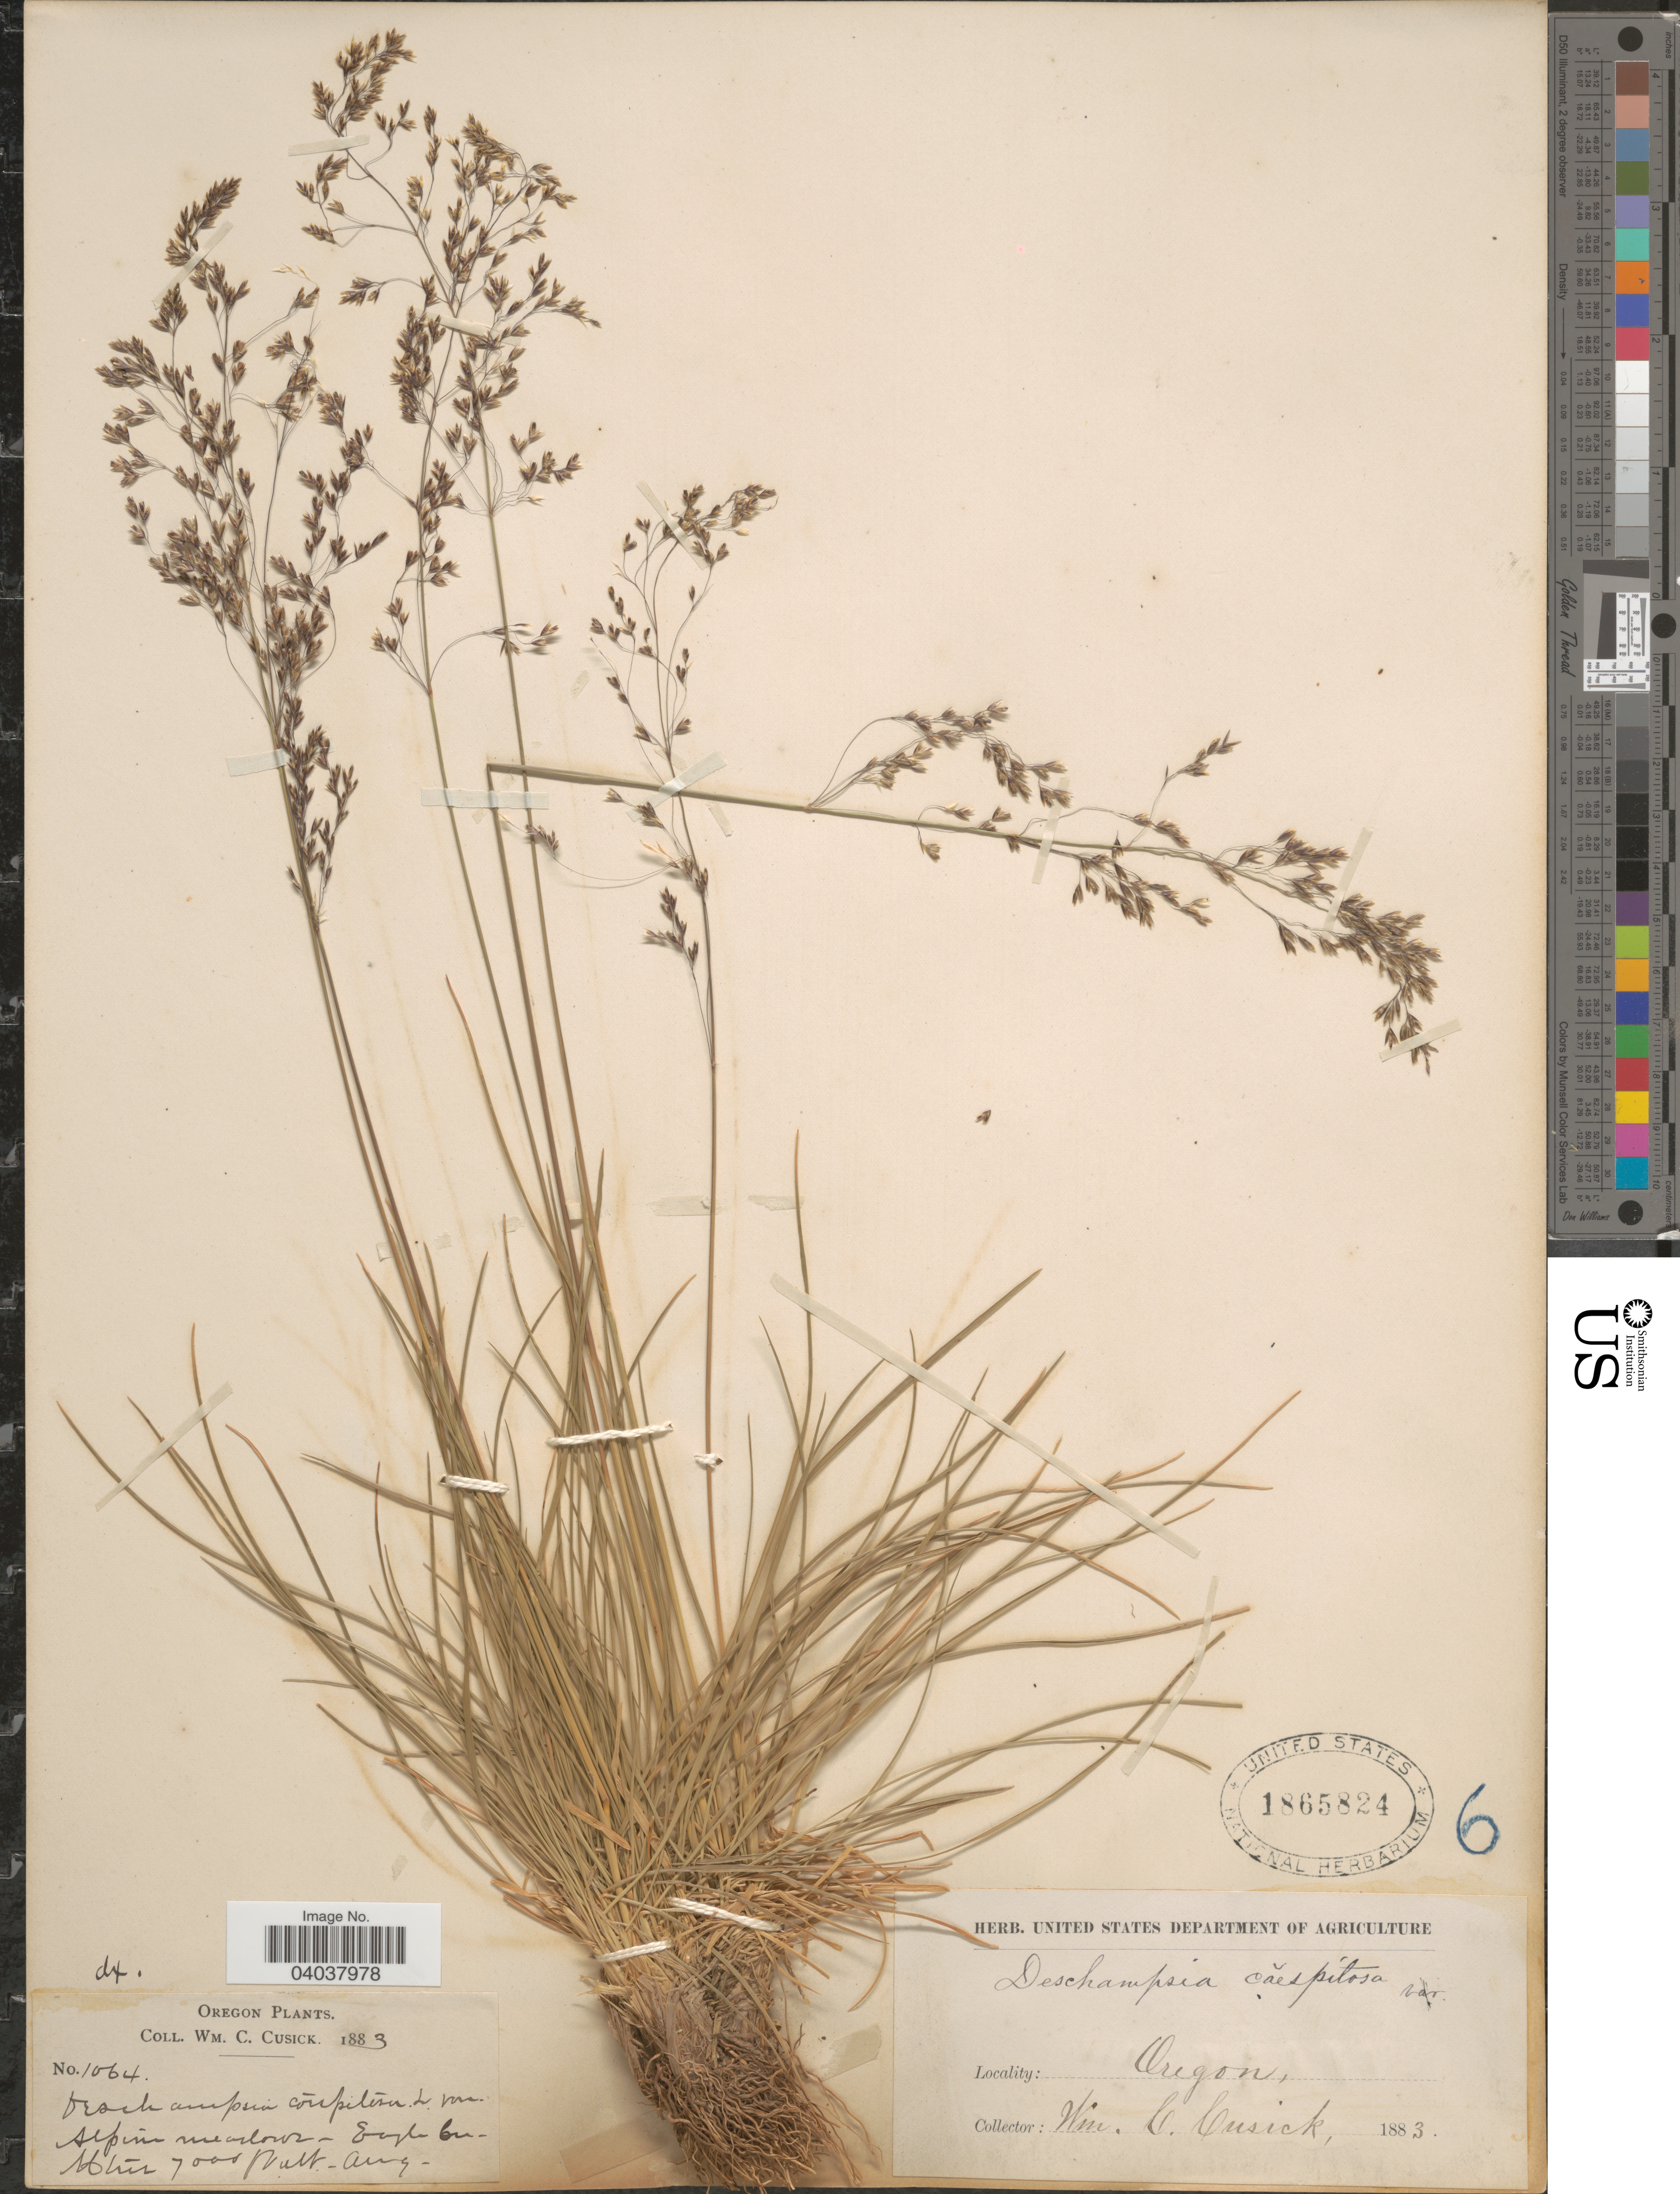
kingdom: Plantae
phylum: Tracheophyta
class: Liliopsida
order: Poales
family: Poaceae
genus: Deschampsia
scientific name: Deschampsia cespitosa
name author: (L.) P. Beauv.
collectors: W. C. Cusick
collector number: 1064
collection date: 1883-08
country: United States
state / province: Oregon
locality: Eagle Cr. Mtns.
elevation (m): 2134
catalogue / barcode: US 1865824